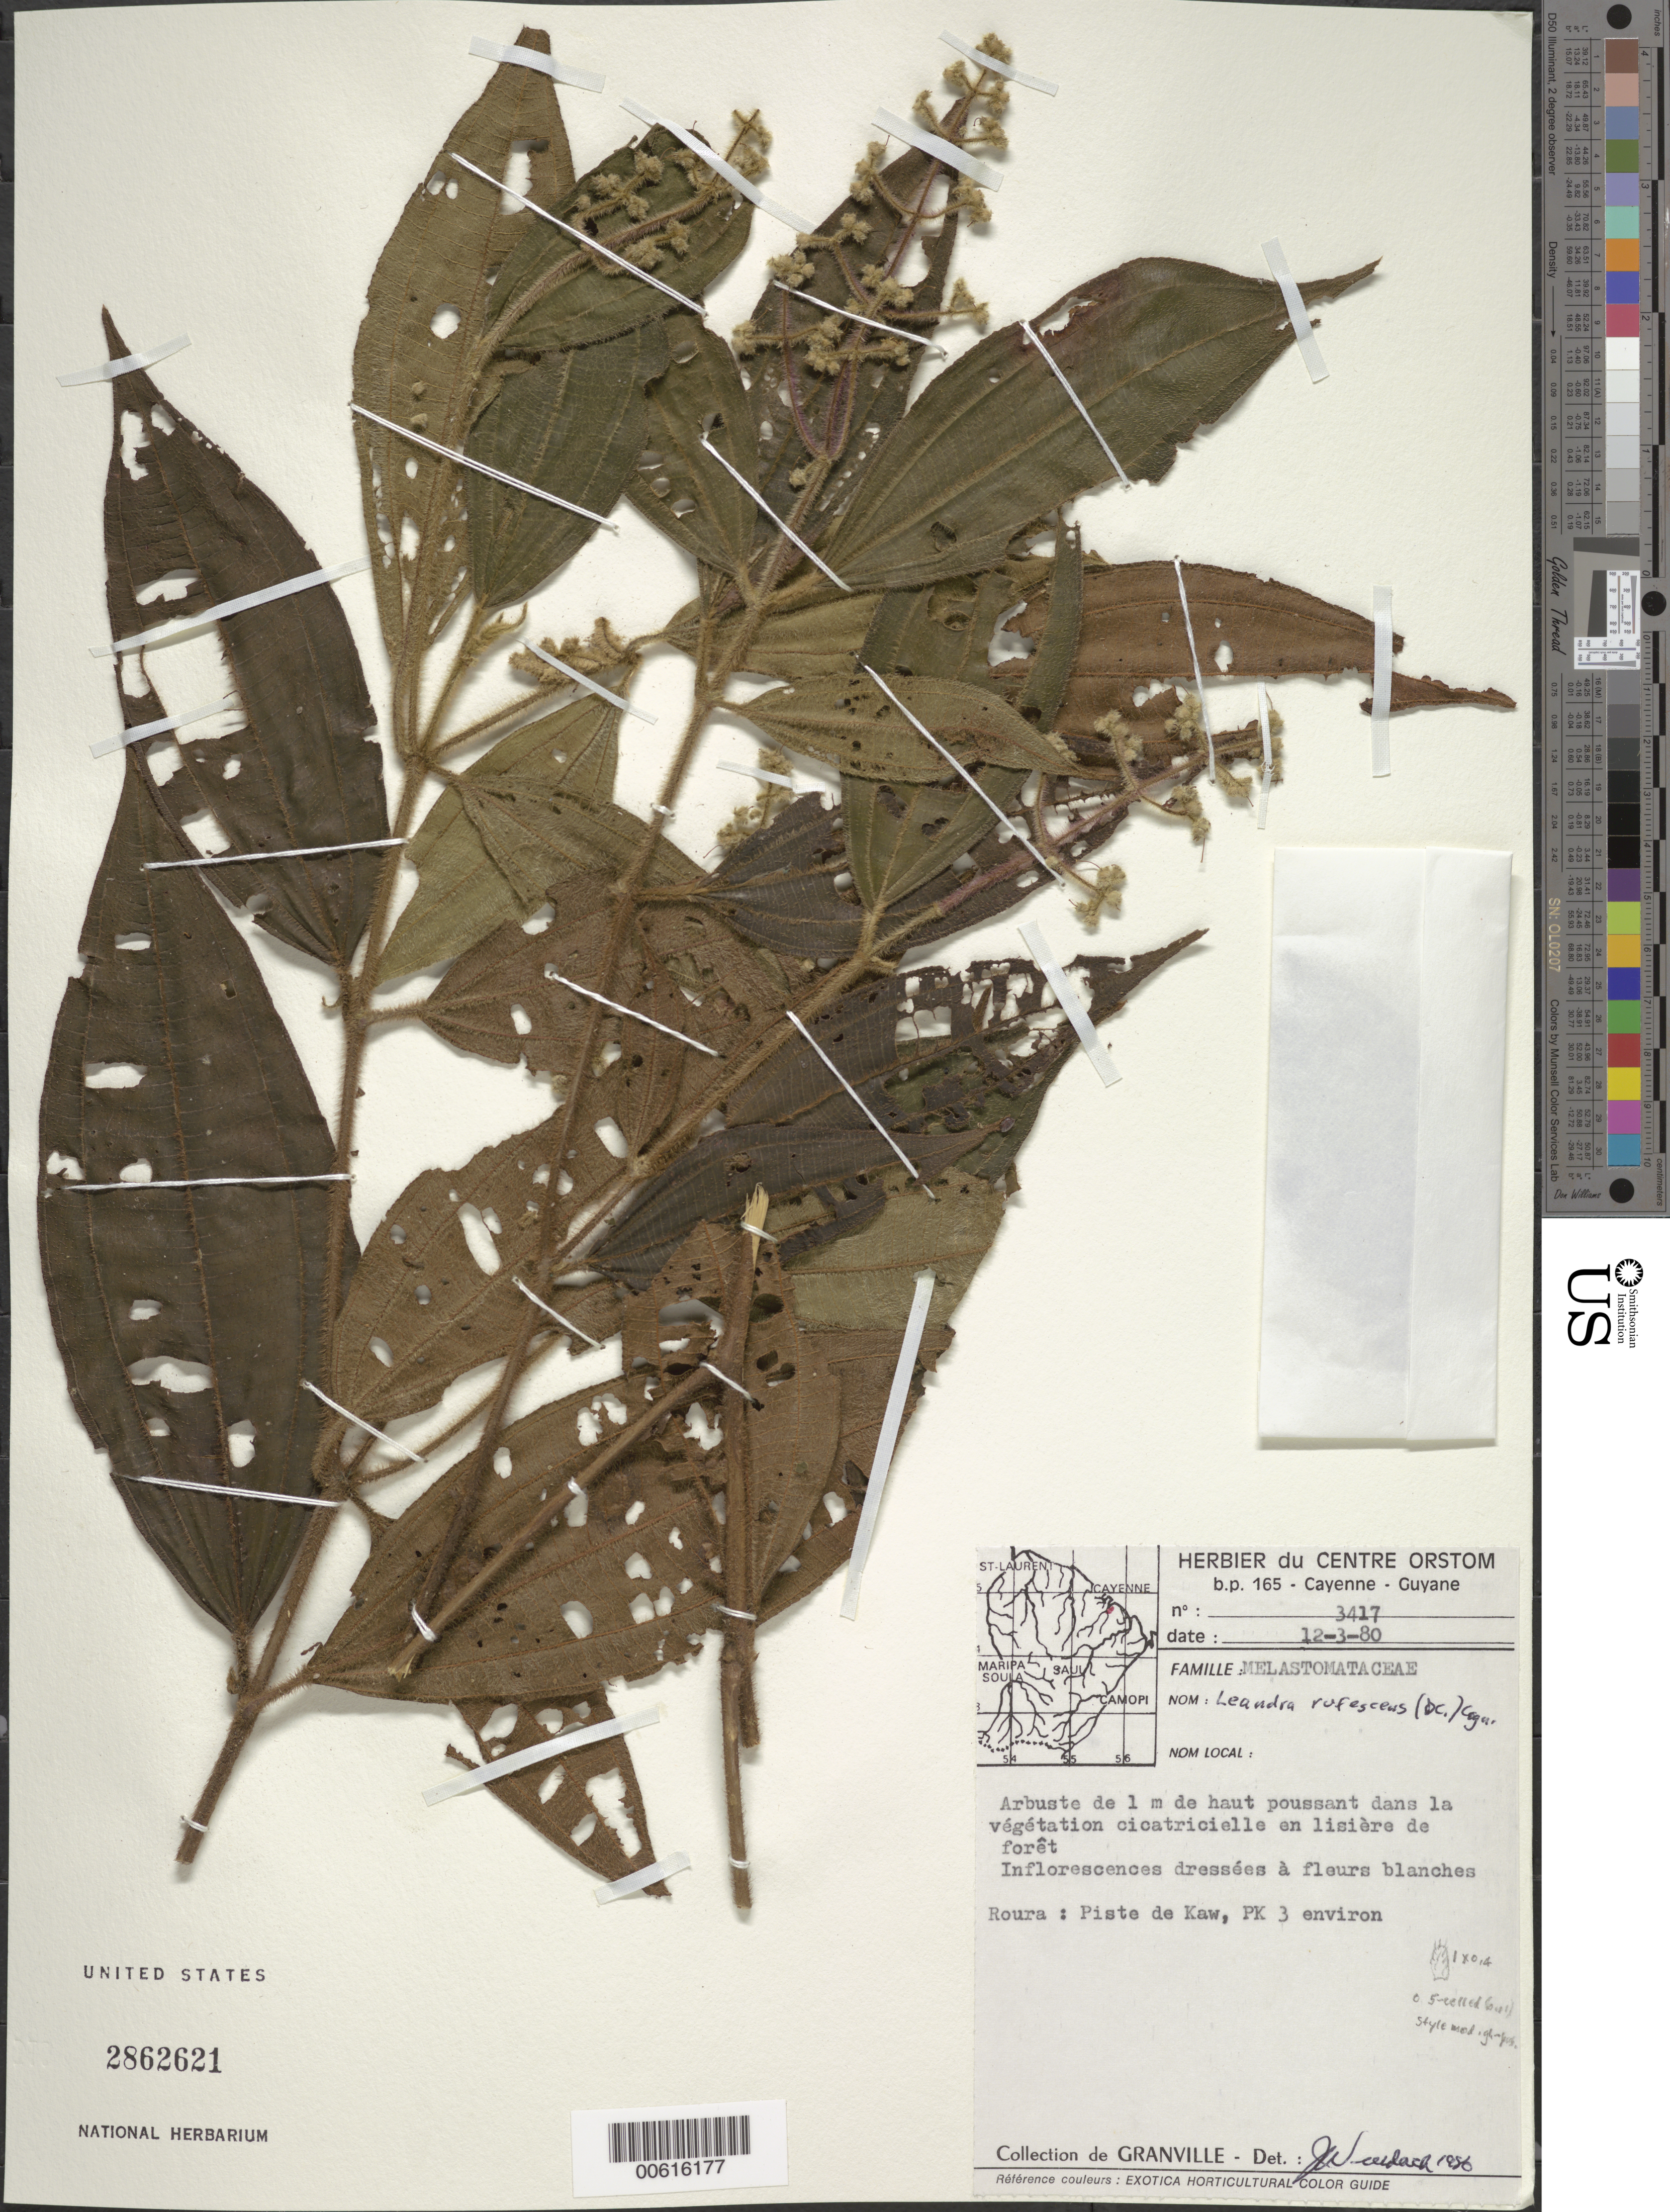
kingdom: Plantae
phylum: Tracheophyta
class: Magnoliopsida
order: Myrtales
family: Melastomataceae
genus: Leandra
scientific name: Leandra rufescens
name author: (DC.) Cogn.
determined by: Wurdack, John J., (US), US (UNITED STATES)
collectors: J.-J. de Granville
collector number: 3417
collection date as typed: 12-Mar-80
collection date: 1980-03-12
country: French Guiana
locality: Piste de Kaw, PK 3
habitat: Poussant dans la vegetation cicatricielle en lisiere de foret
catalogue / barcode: US 2862621